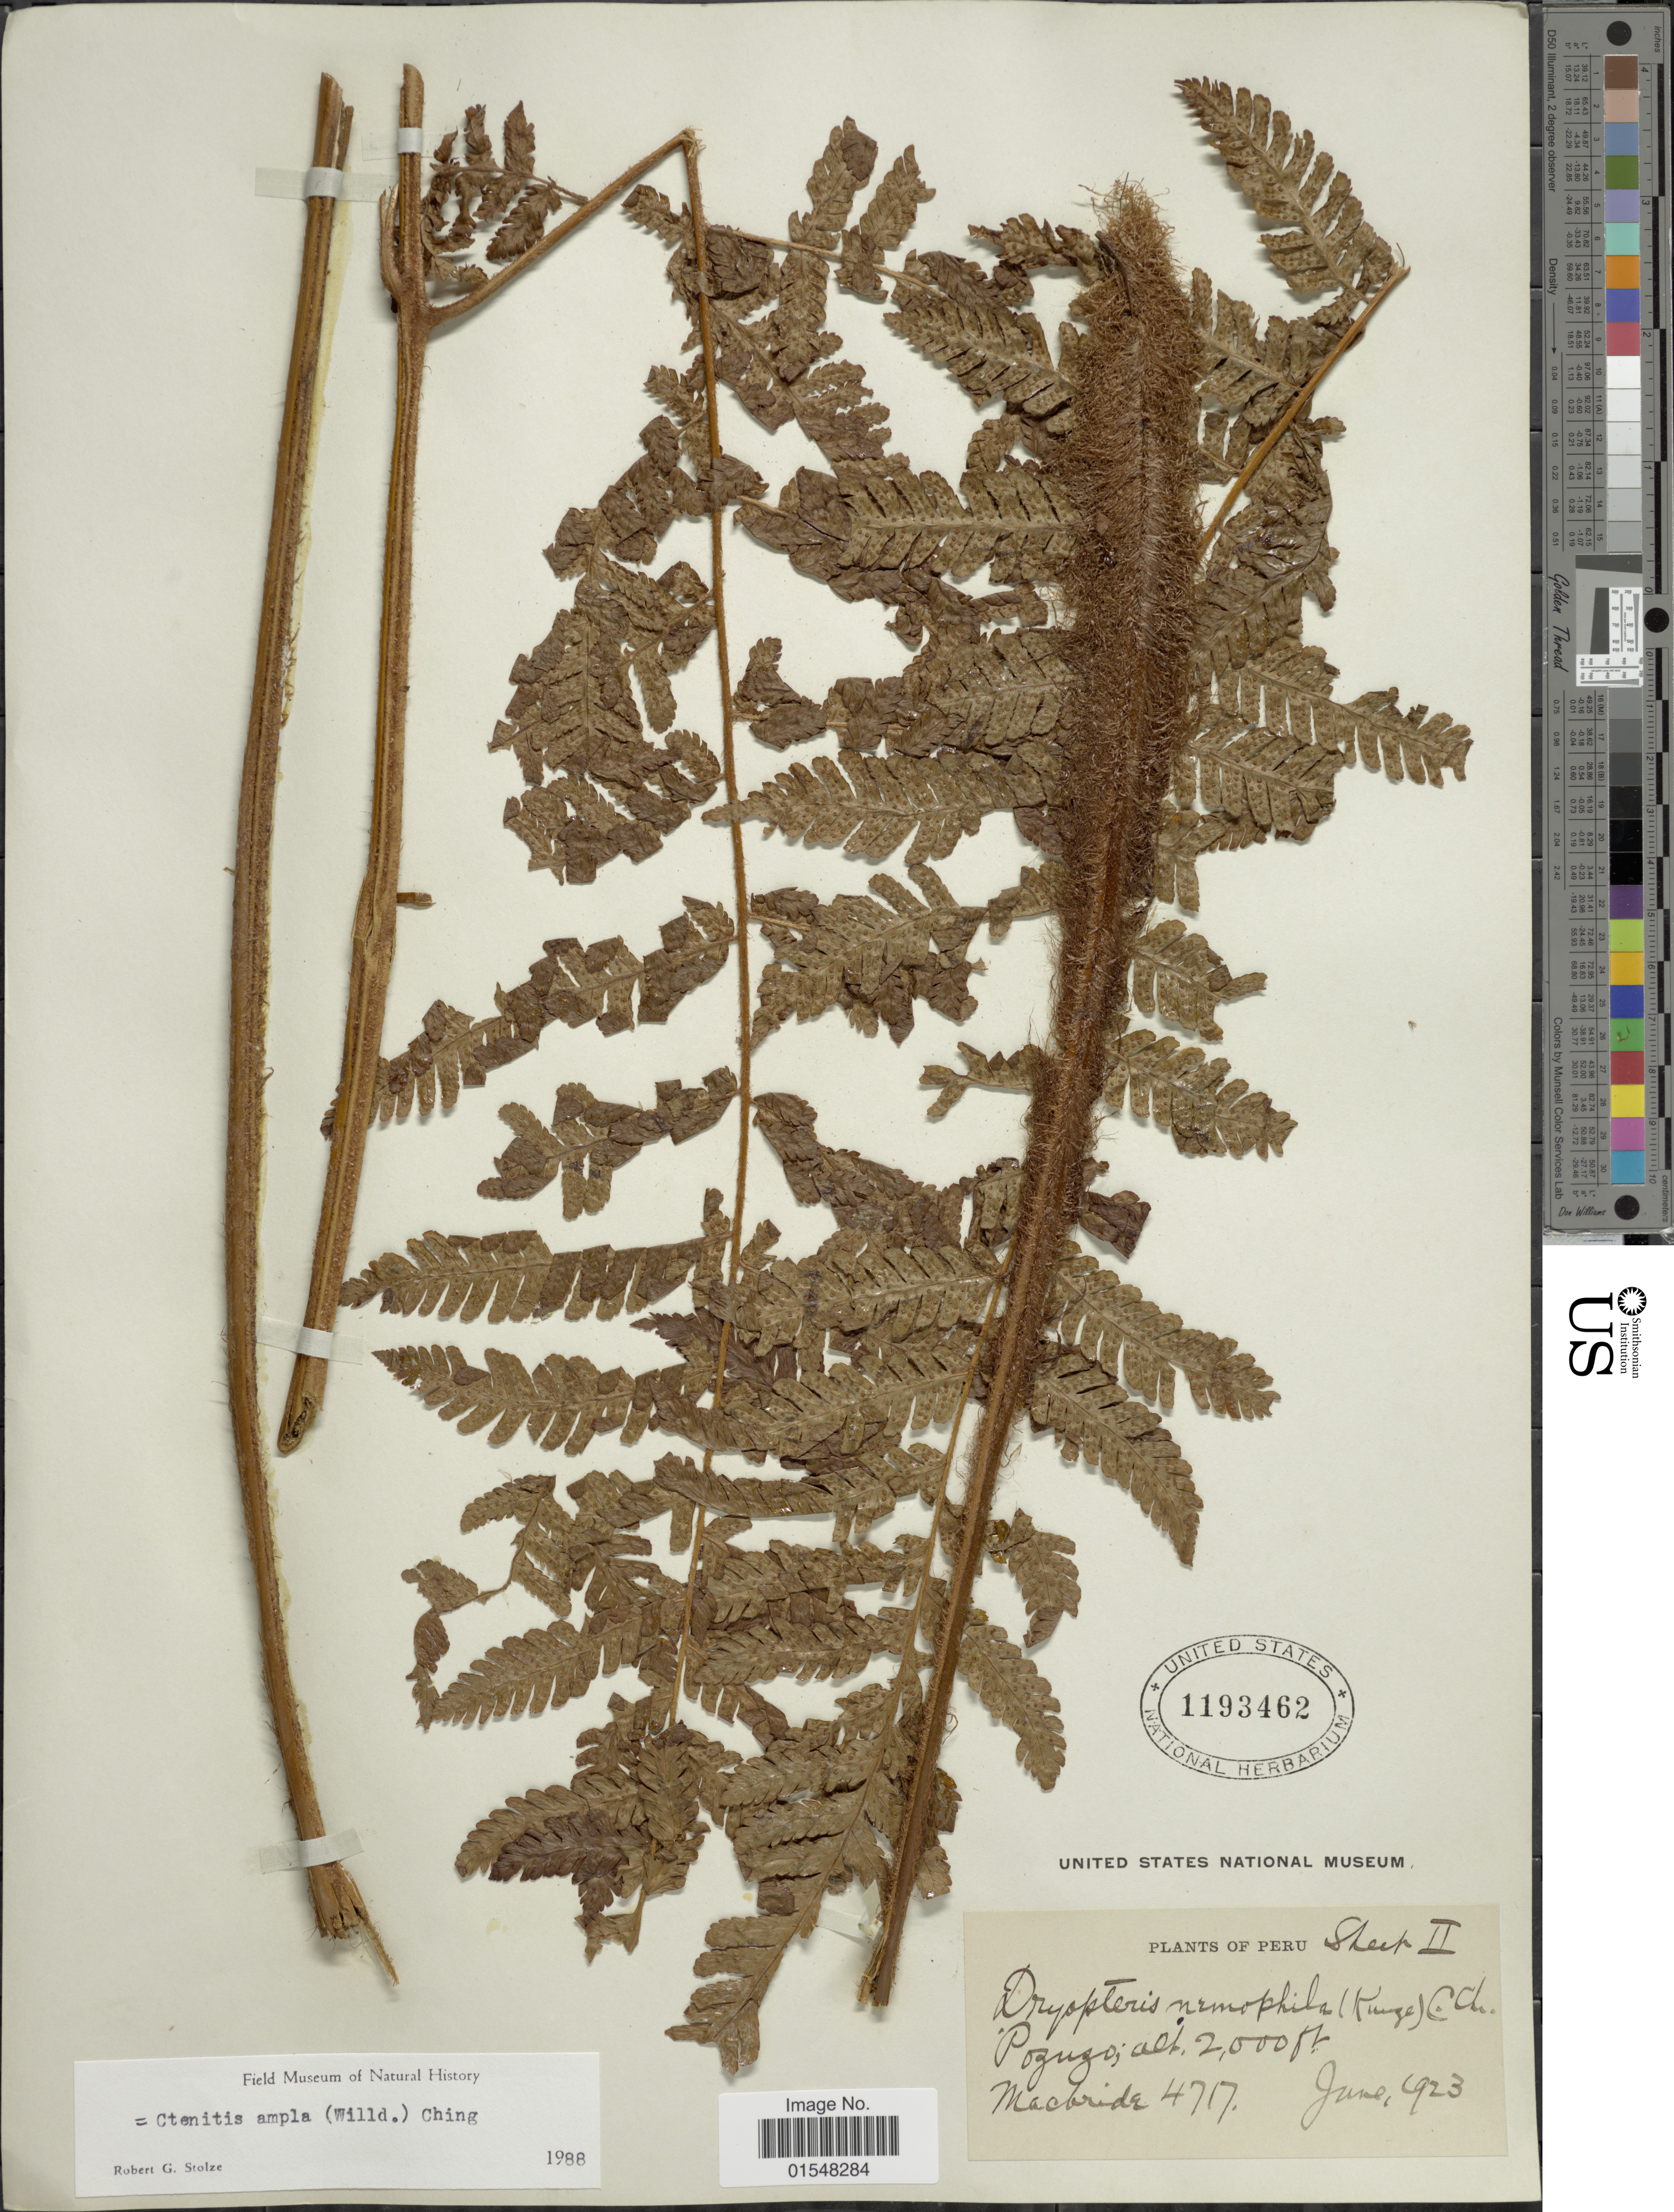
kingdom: Plantae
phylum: Tracheophyta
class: Polypodiopsida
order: Polypodiales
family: Dryopteridaceae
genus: Ctenitis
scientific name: Ctenitis ampla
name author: (Humb. & Bonpl. ex Willd.) Ching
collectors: Macbride, --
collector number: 4717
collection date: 1923-06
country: Peru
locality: Pozuzo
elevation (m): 610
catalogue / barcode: US 1193462